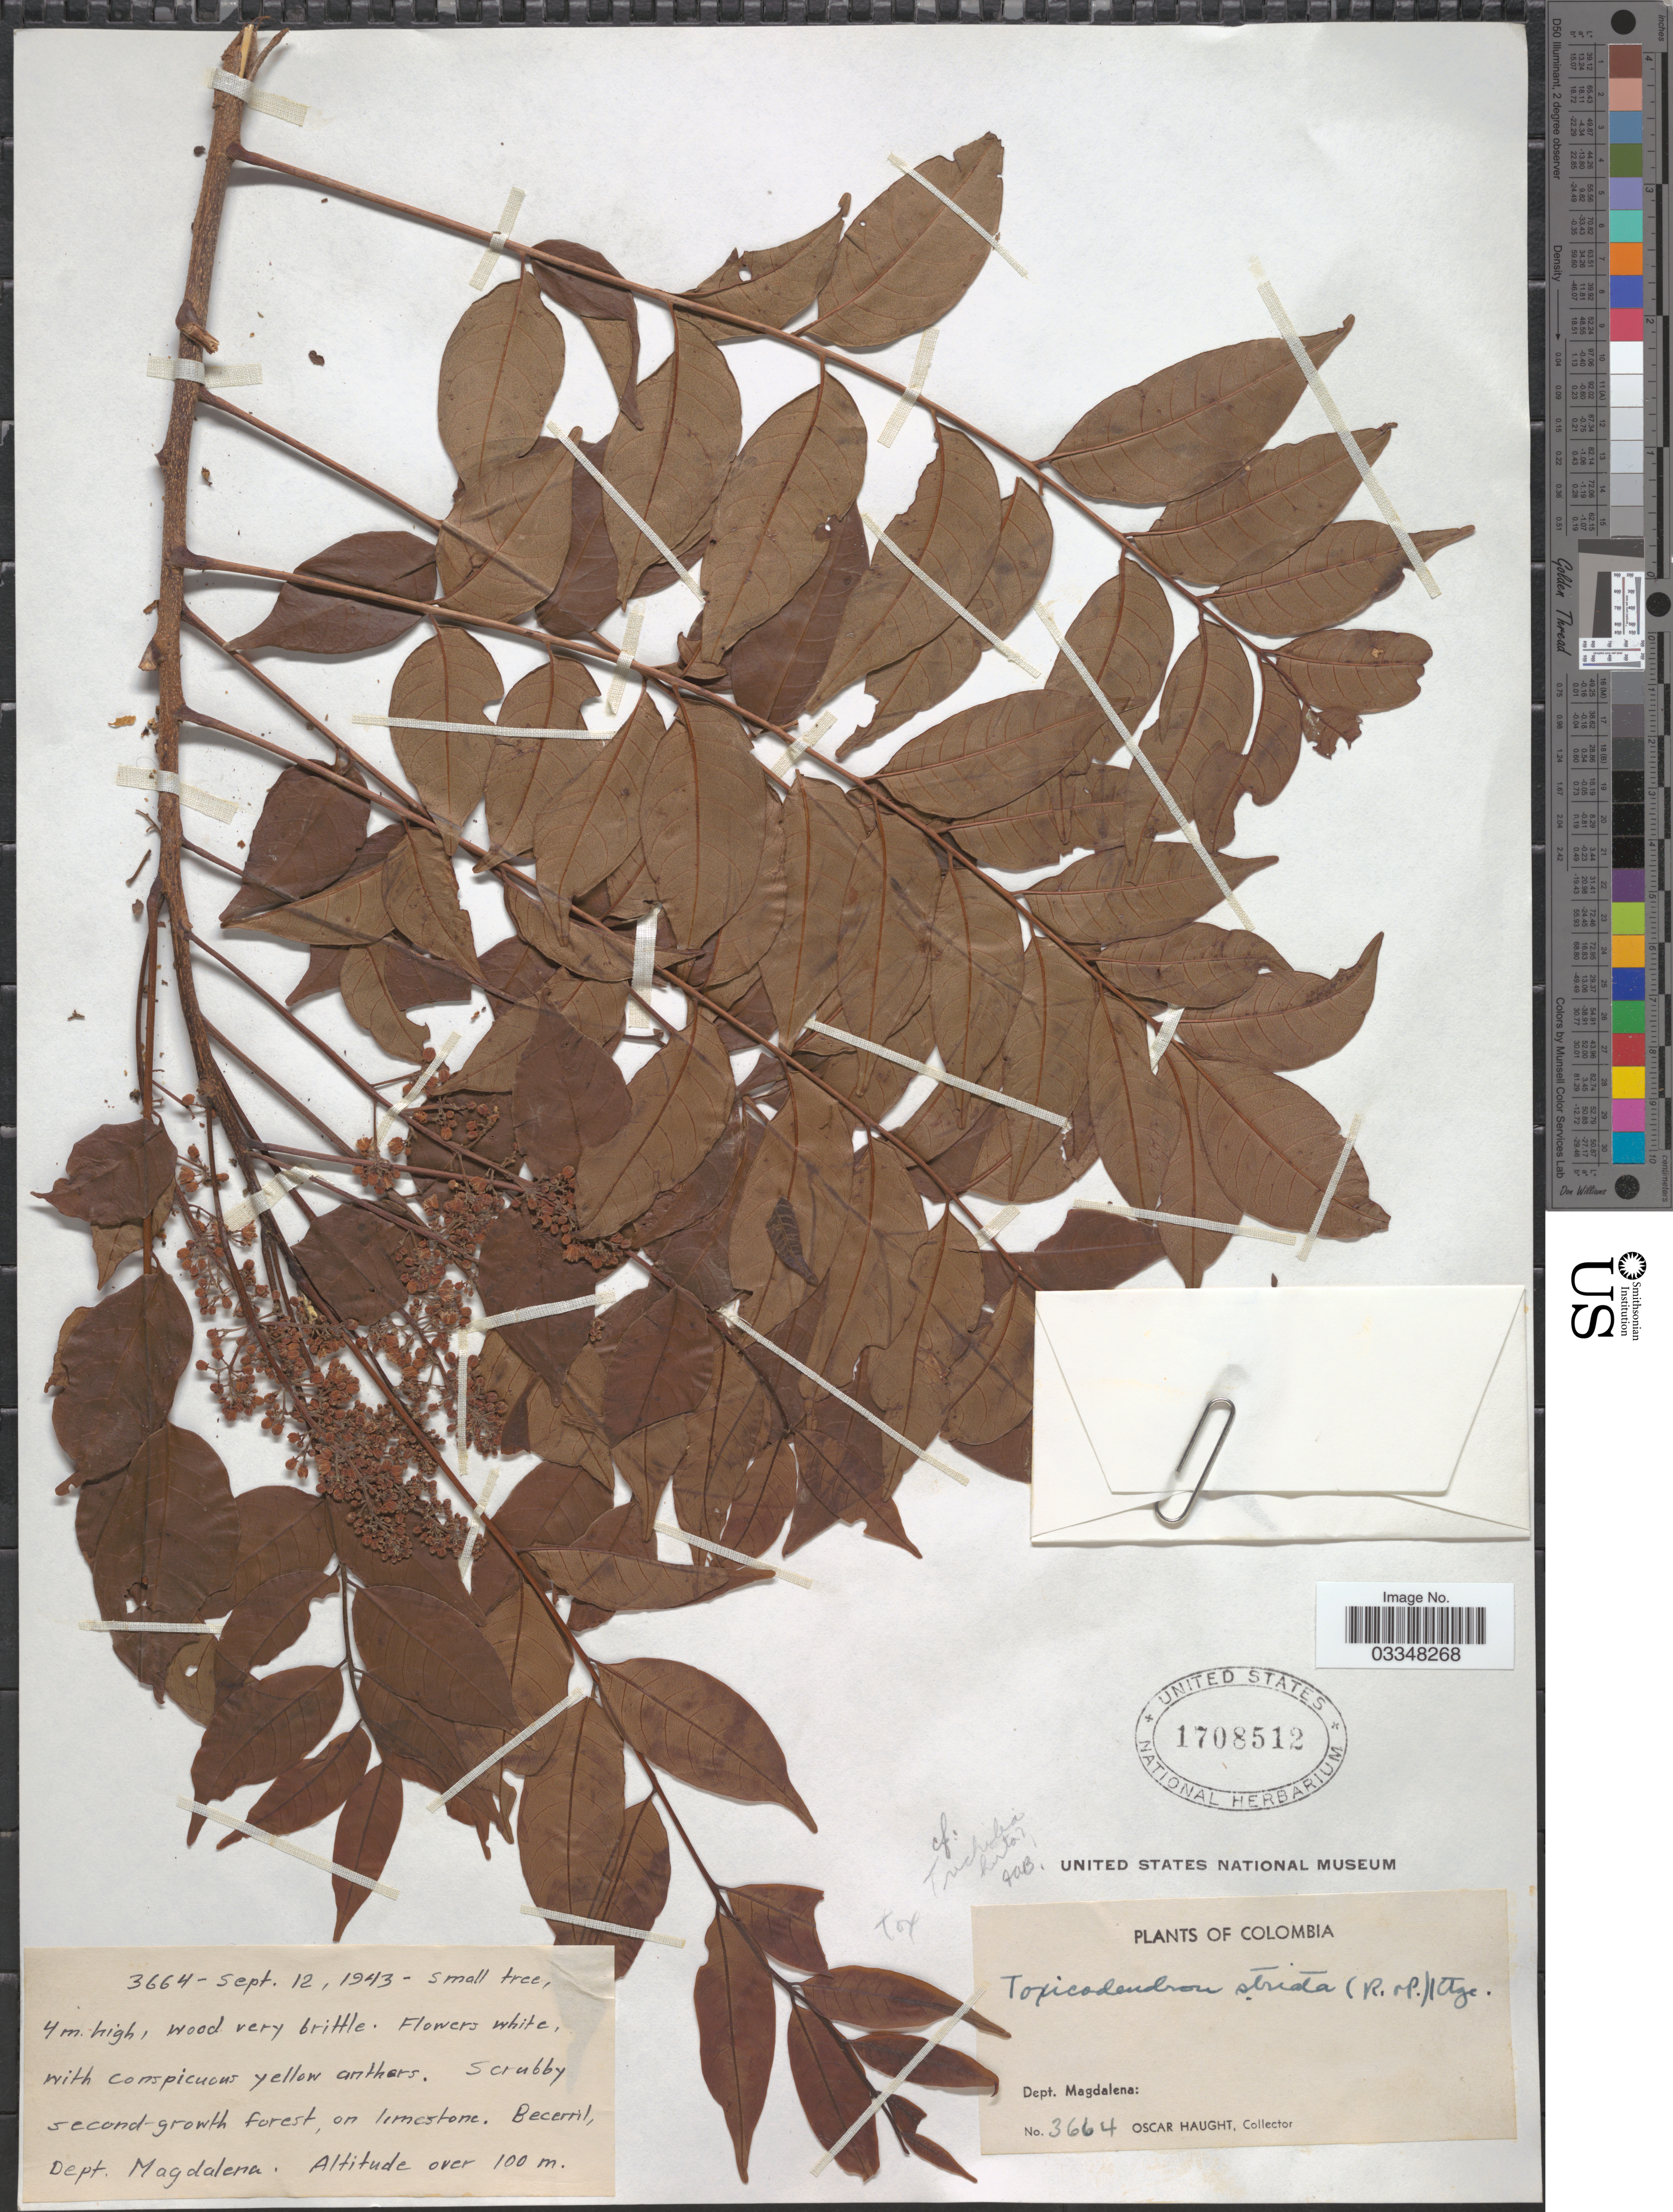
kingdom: Plantae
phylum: Tracheophyta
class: Magnoliopsida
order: Sapindales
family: Meliaceae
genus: Trichilia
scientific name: Trichilia sp.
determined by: Londoño-Echeverri, Y.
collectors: O. Haught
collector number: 3664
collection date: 1943-09-12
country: Colombia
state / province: Magdalena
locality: Becerril, Dept. Magdalena.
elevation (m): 100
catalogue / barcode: US 1708512